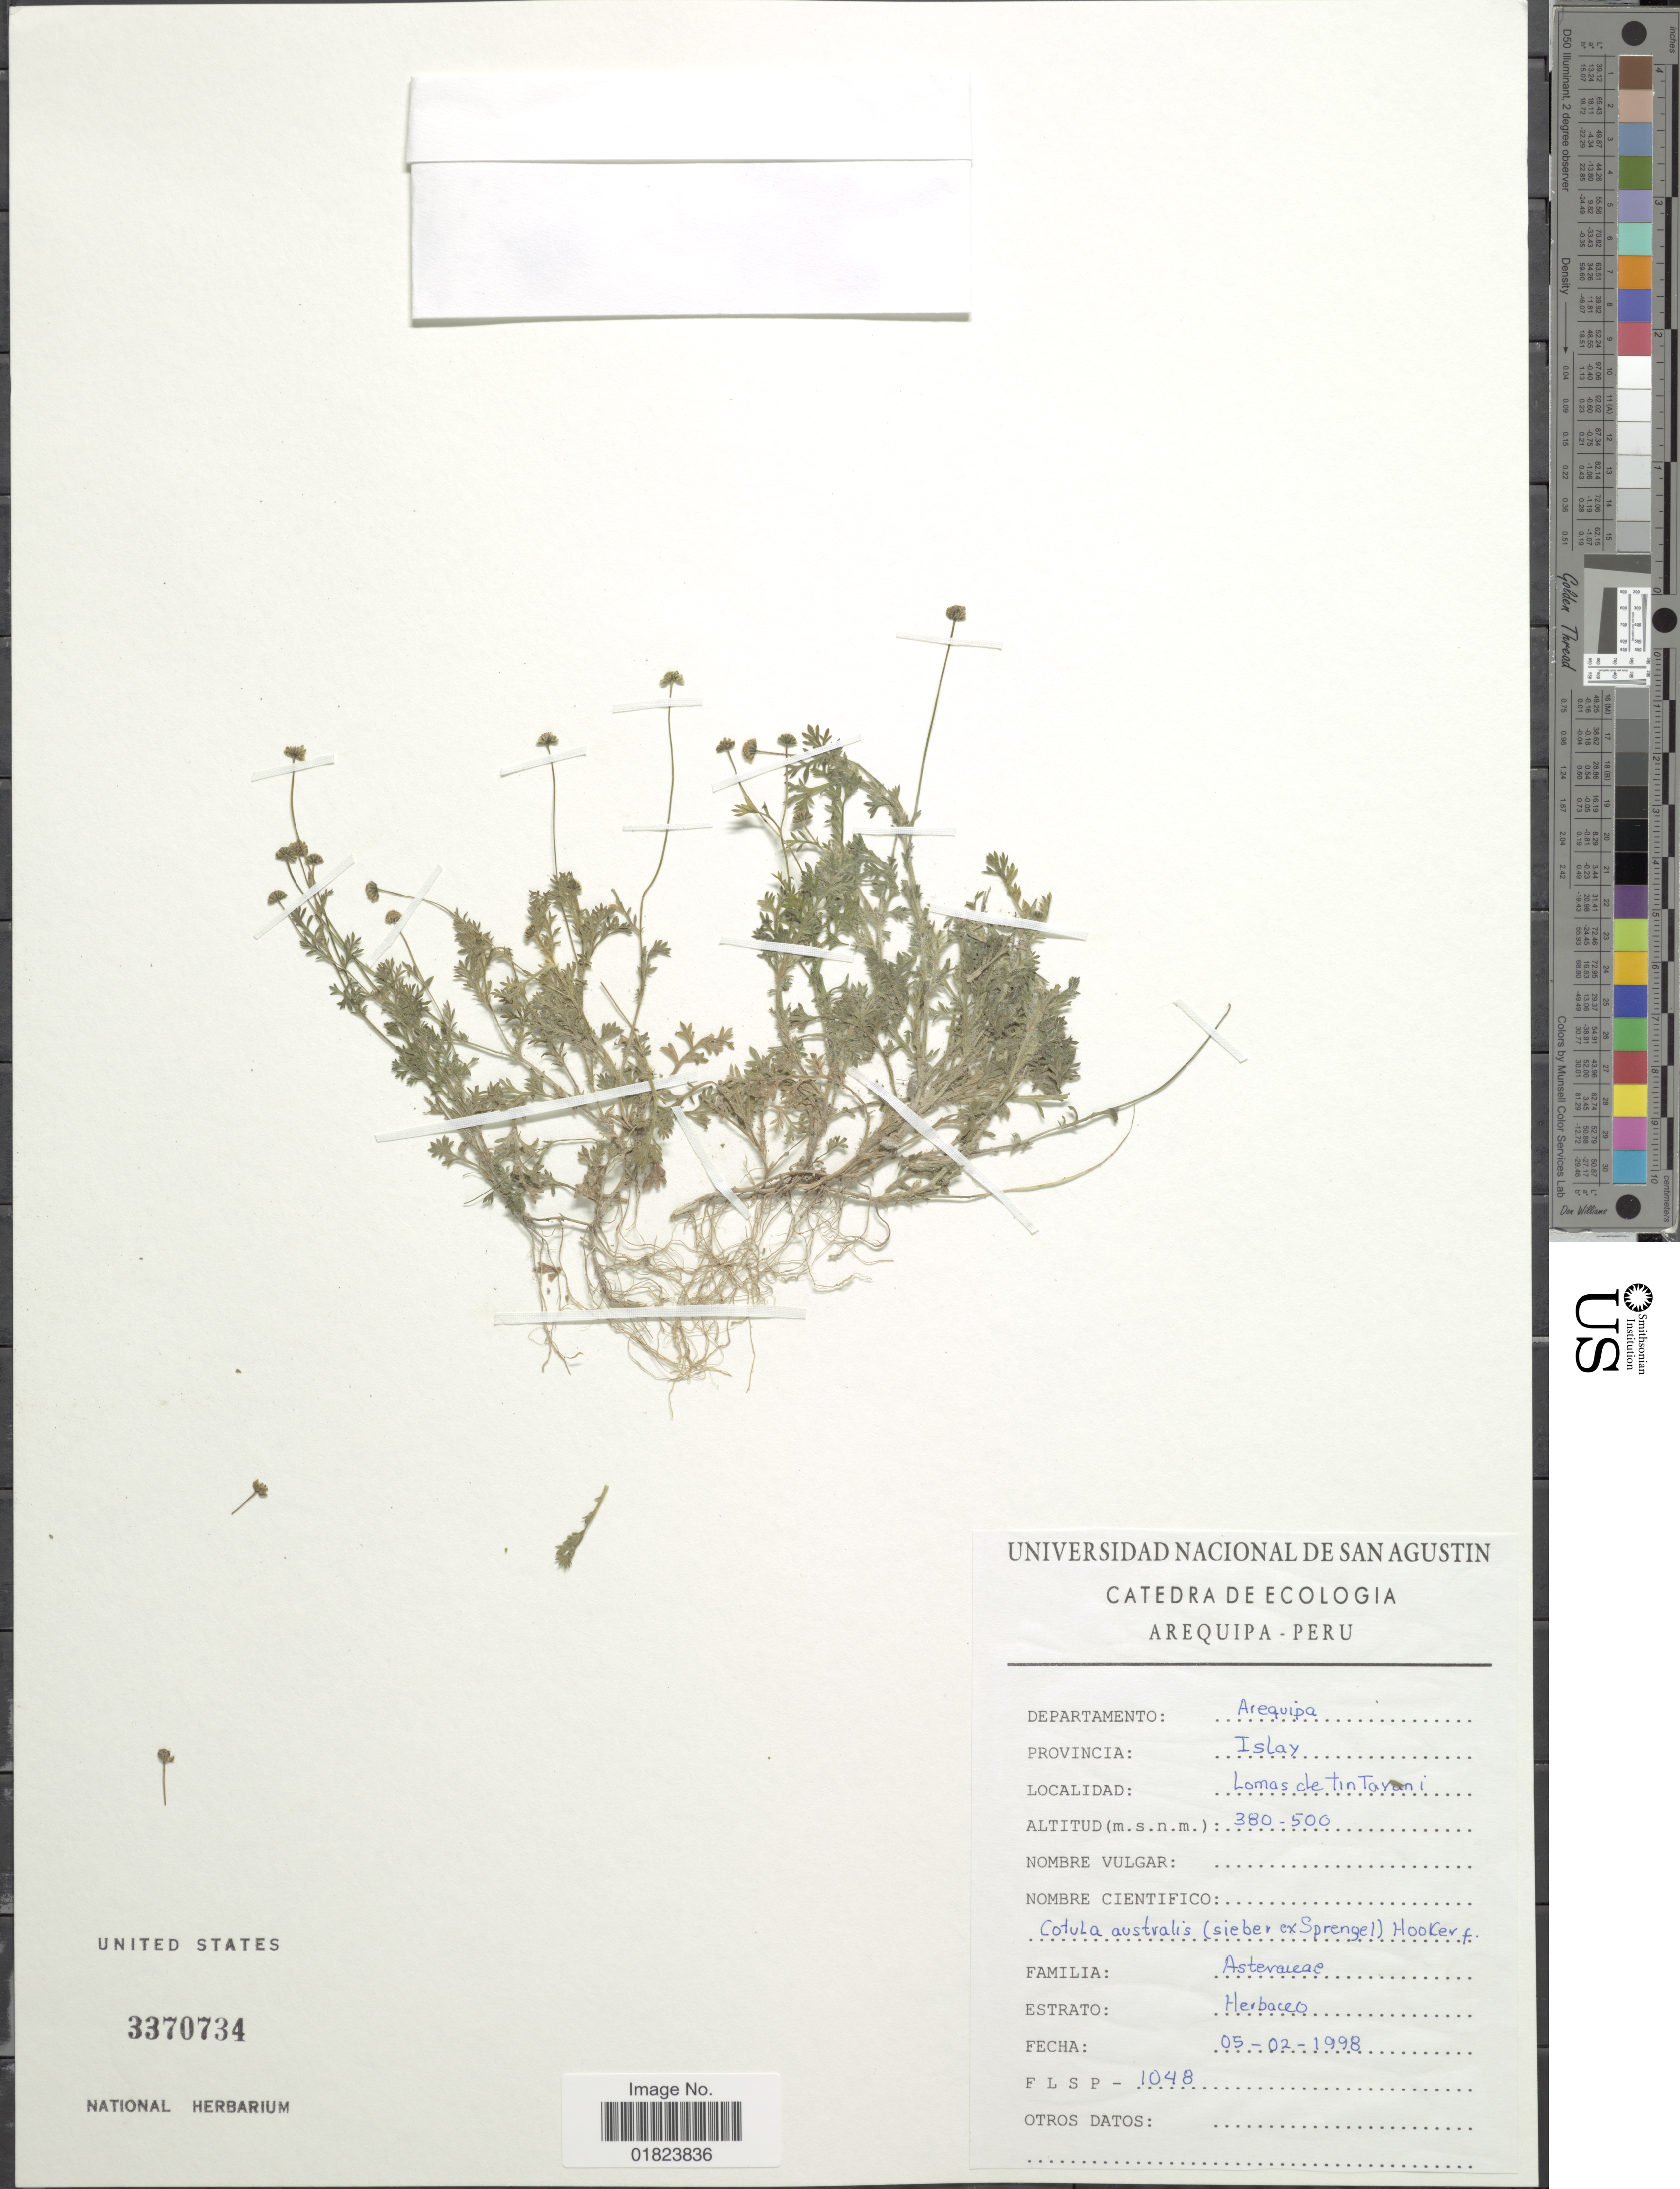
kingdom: Plantae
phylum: Tracheophyta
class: Magnoliopsida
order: Asterales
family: Asteraceae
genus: Cotula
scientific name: Cotula australis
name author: (Sieber ex Spreng.) Hook. f.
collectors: F. L. S. P.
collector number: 1048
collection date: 1998-02-05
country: Peru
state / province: Arequipa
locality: Provincia: Islay, Lomas de Tintayani.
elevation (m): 380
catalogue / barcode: US 3370734